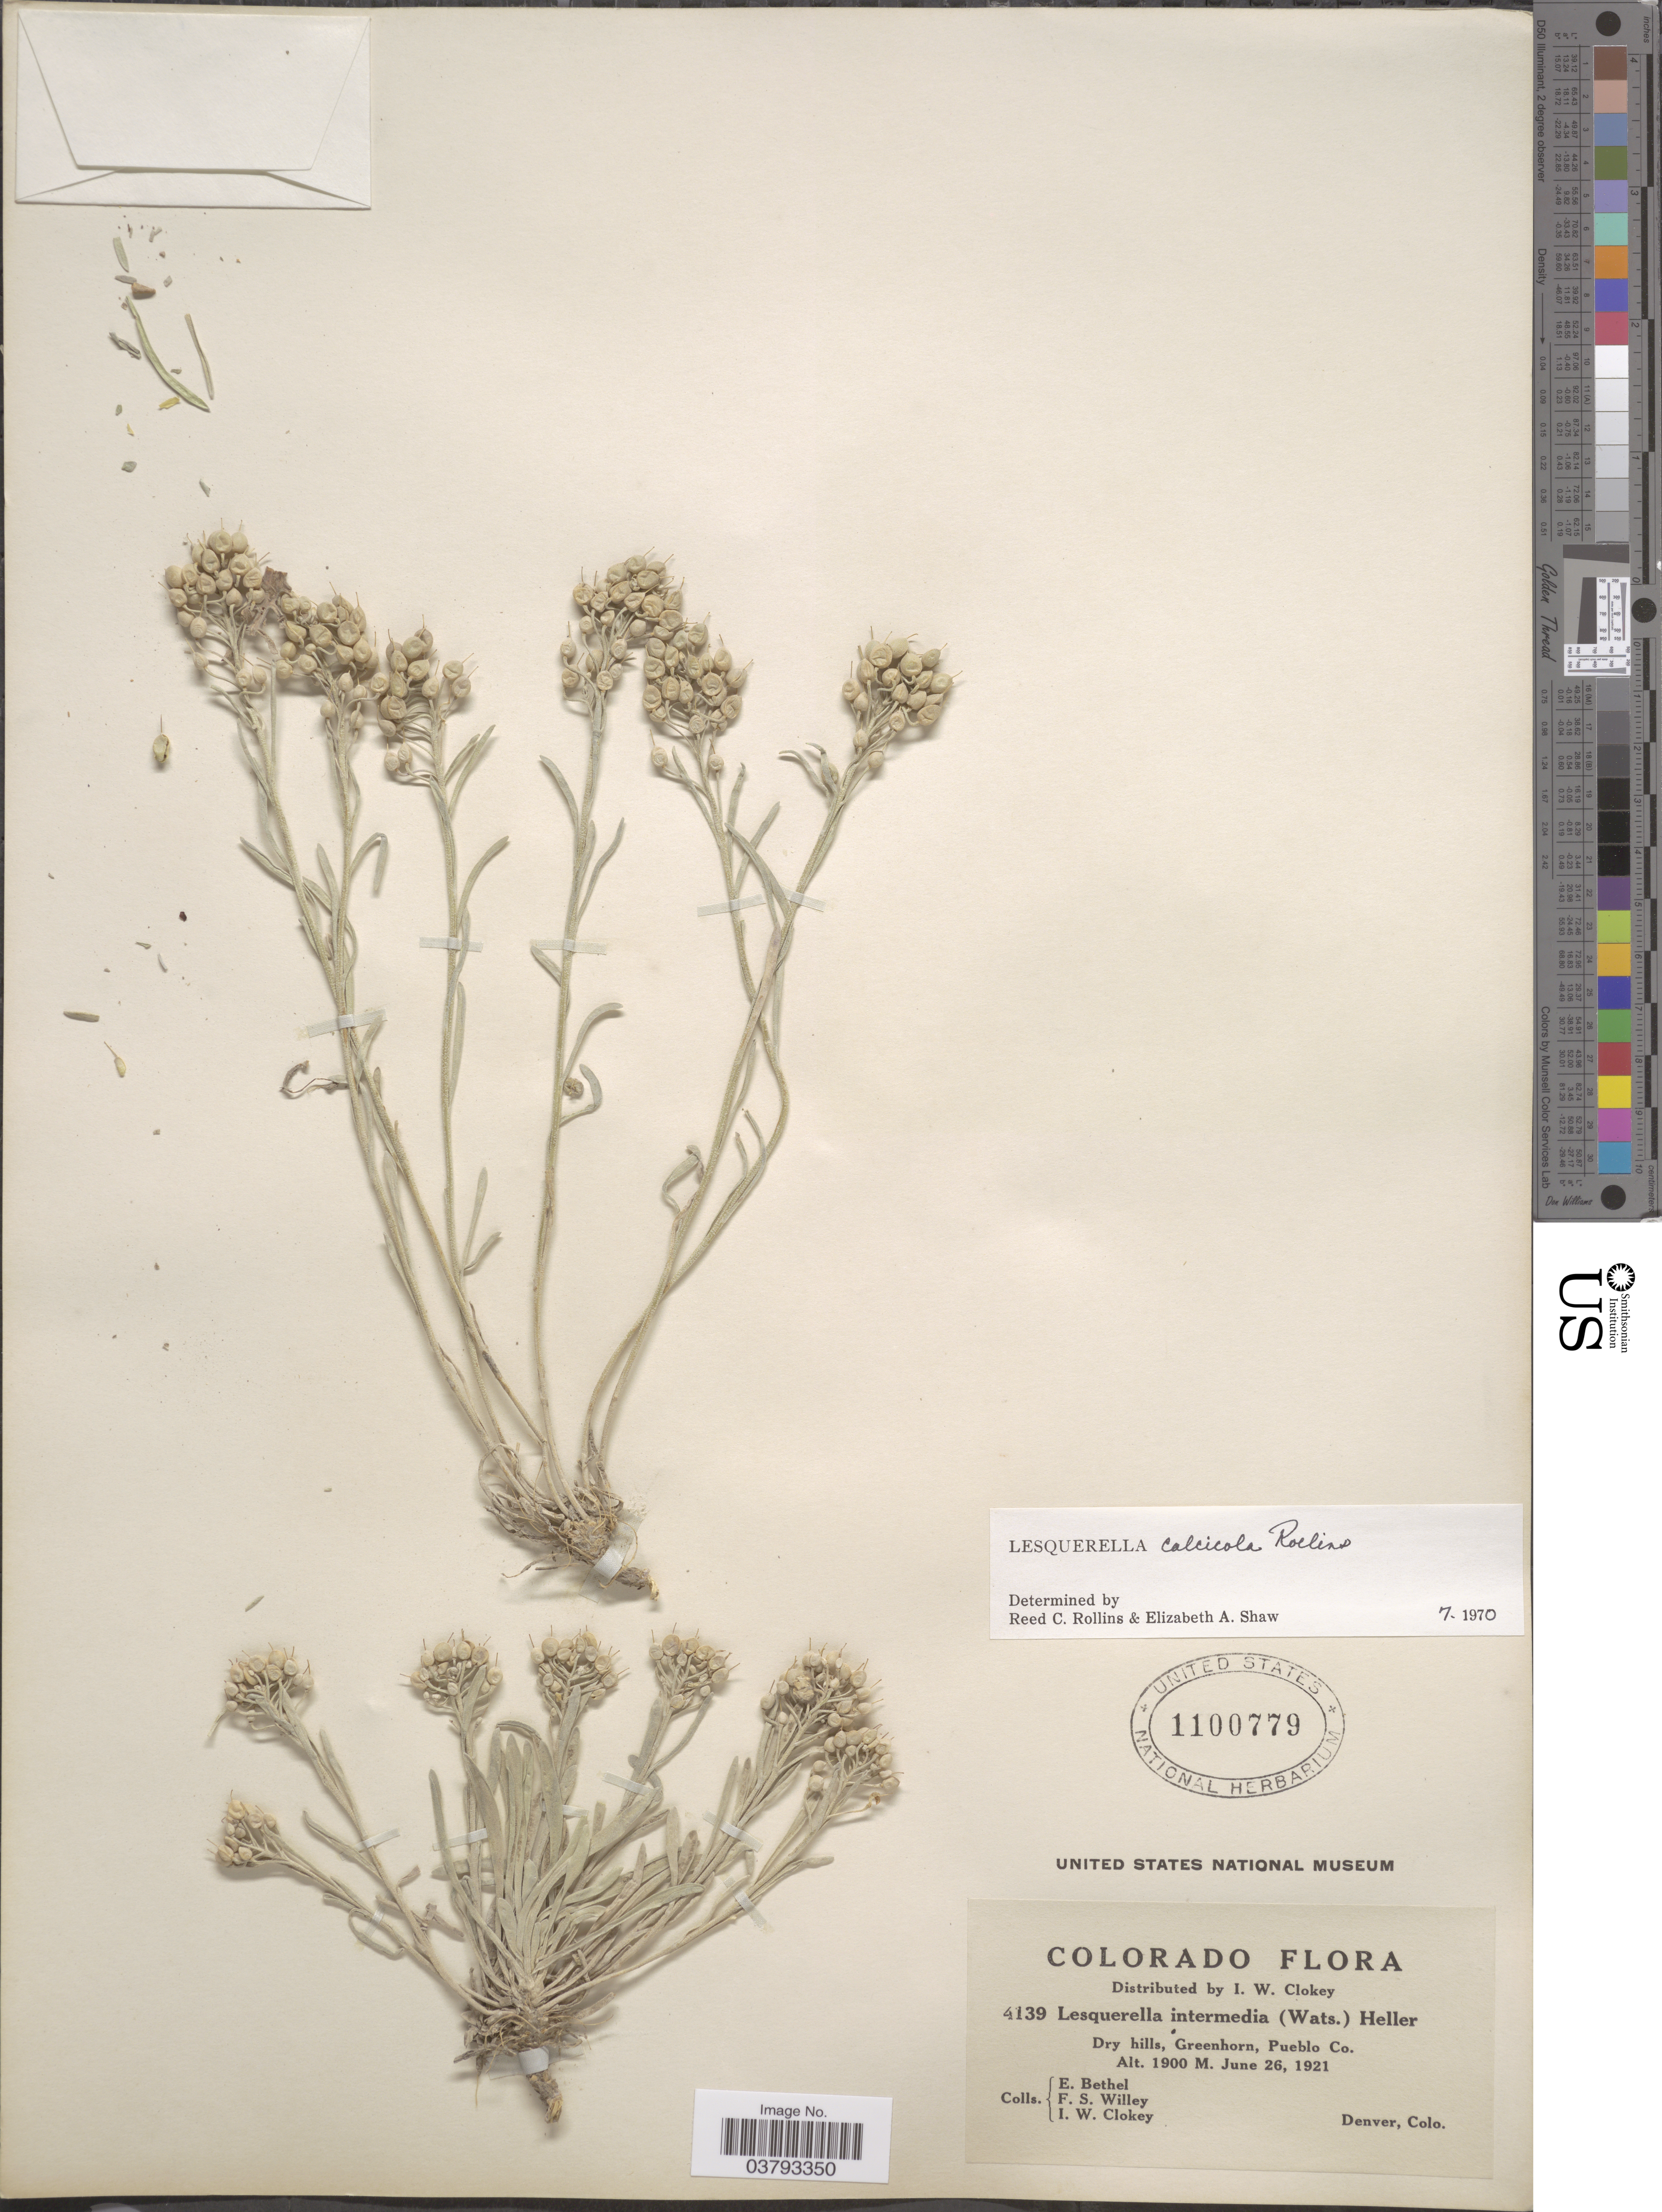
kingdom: Plantae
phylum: Tracheophyta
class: Magnoliopsida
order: Brassicales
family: Brassicaceae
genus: Lesquerella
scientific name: Lesquerella calcicola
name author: Rollins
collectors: E. Bethel, F. Willey & I. W. Clokey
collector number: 4139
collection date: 1921-06-26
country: United States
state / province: Colorado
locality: Greenhorn, Pueblo Co.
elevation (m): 1900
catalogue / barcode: US 1100779